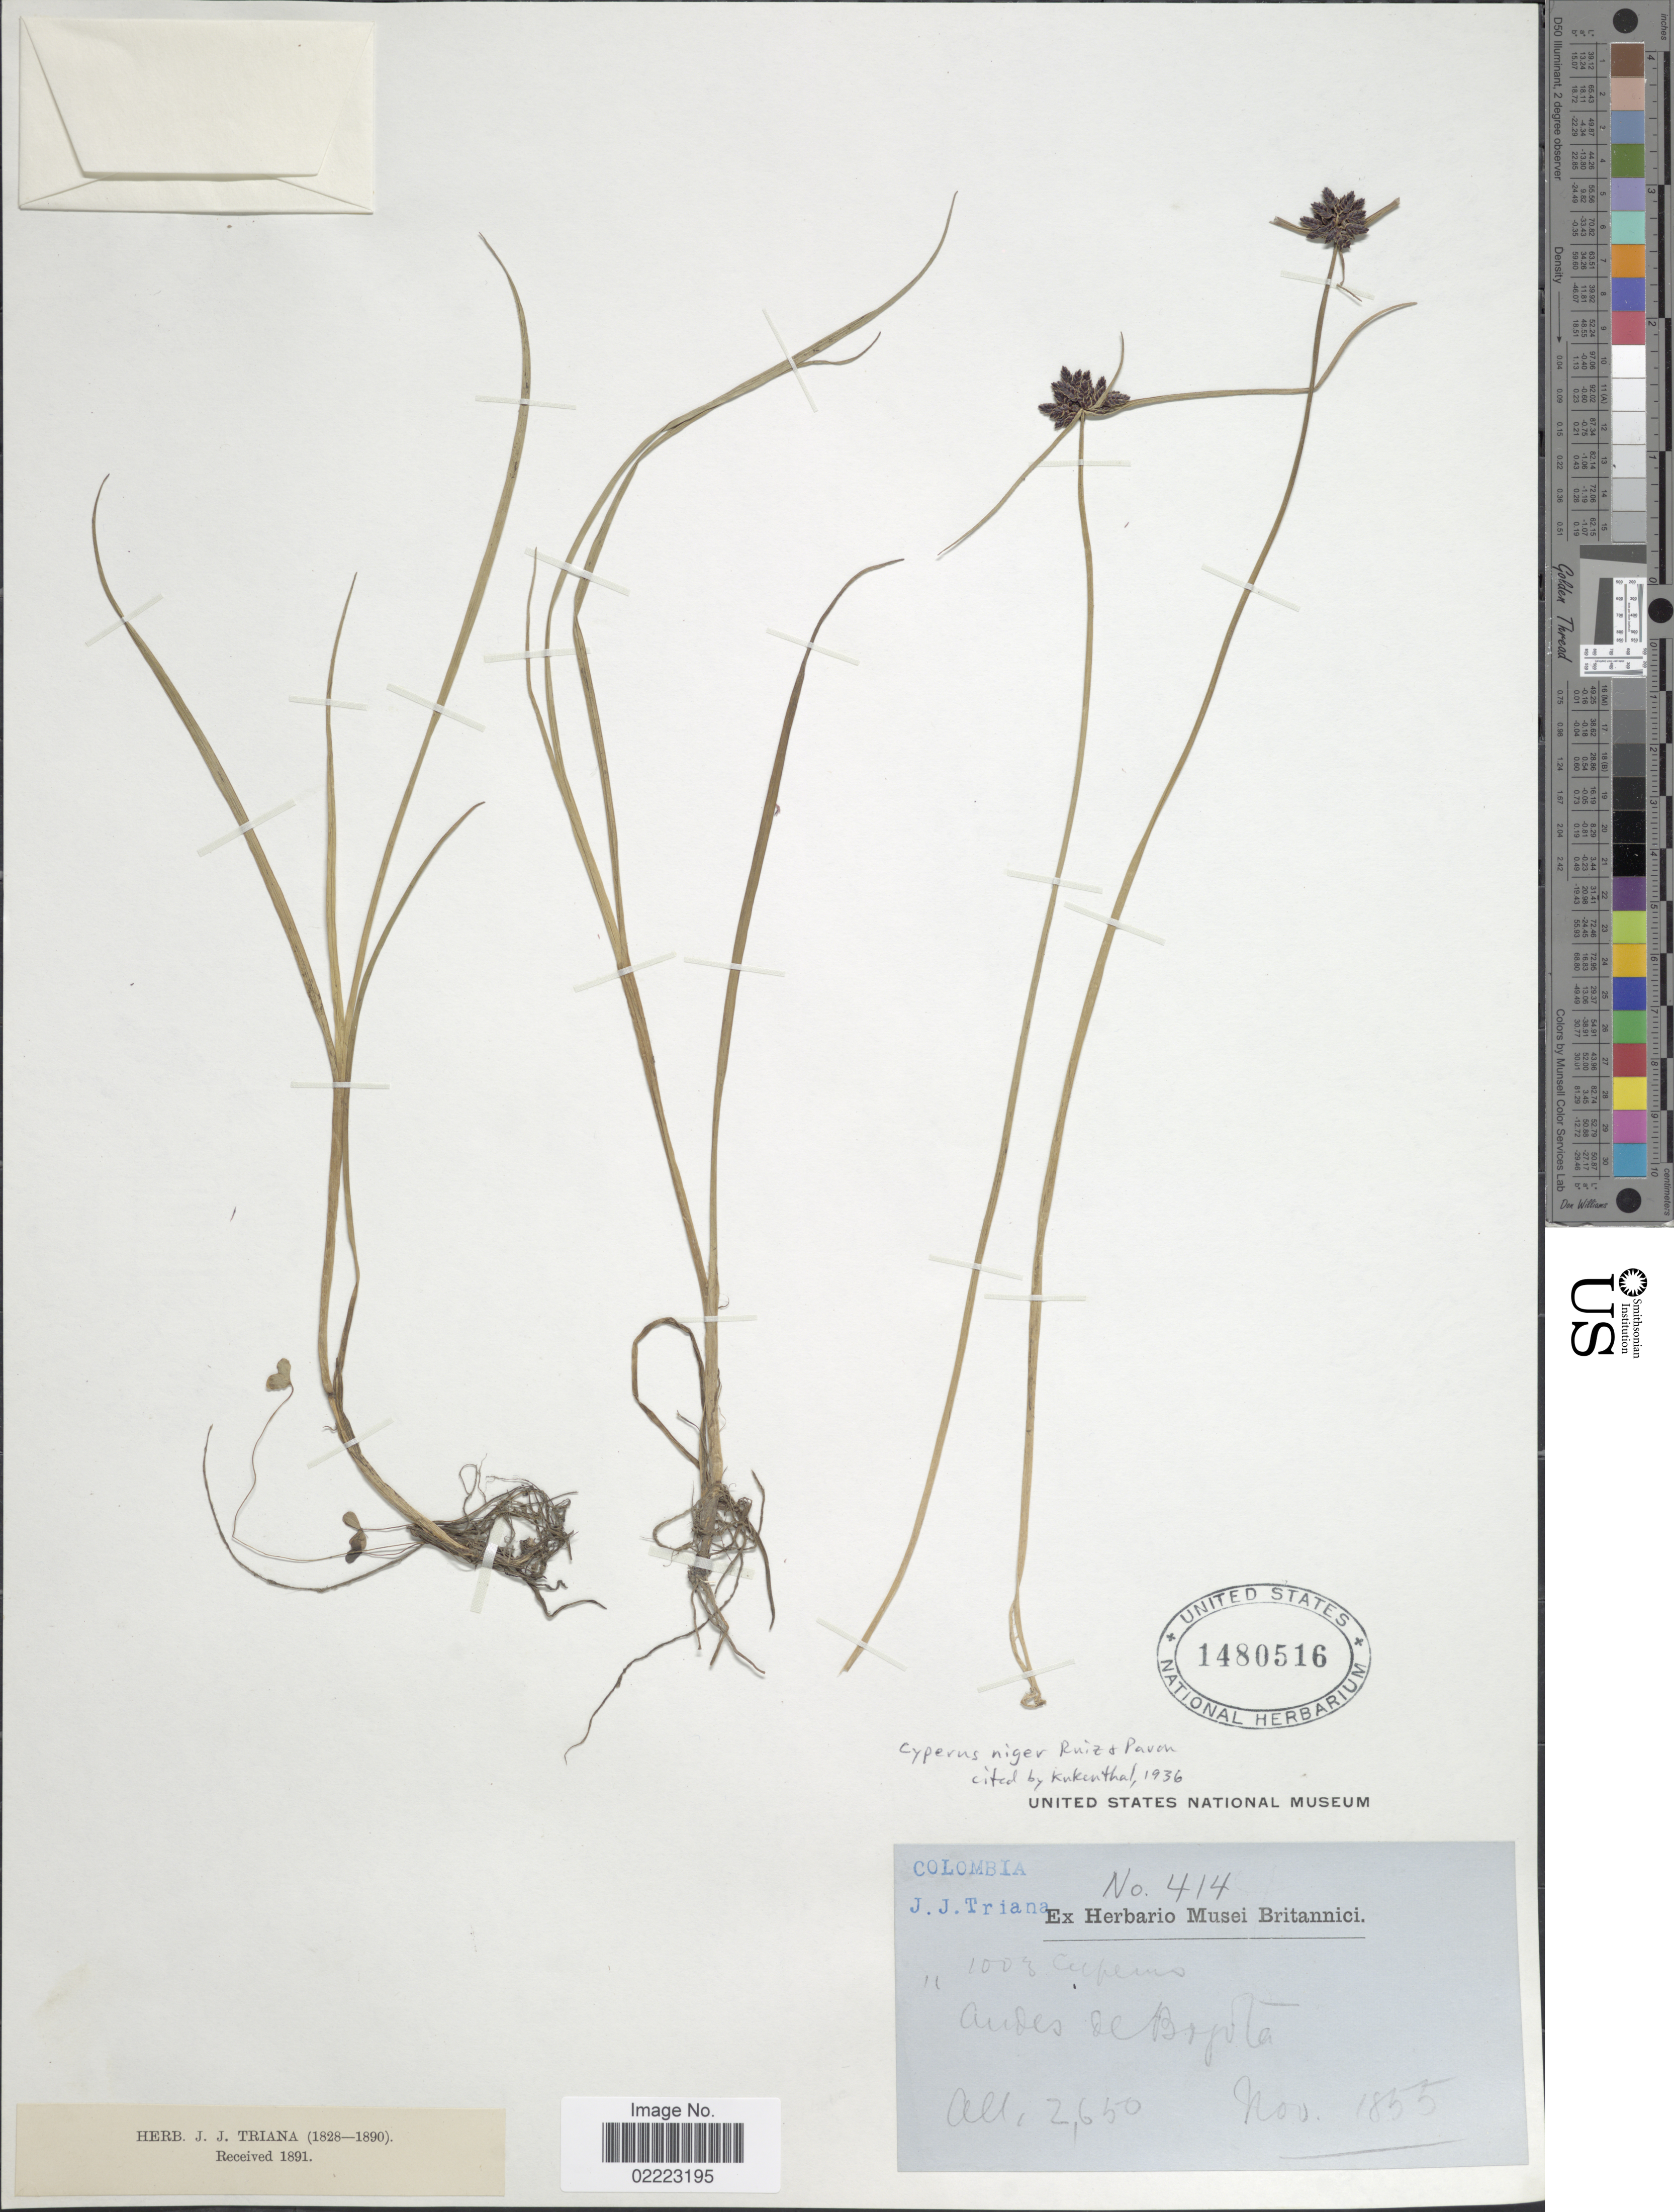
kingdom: Plantae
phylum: Tracheophyta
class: Liliopsida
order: Poales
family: Cyperaceae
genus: Cyperus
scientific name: Cyperus niger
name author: Ruiz & Pav.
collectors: J. J. Triana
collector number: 414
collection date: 1855-11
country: Colombia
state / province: Bogota D.C.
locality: Andes de Bogota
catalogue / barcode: US 1480516